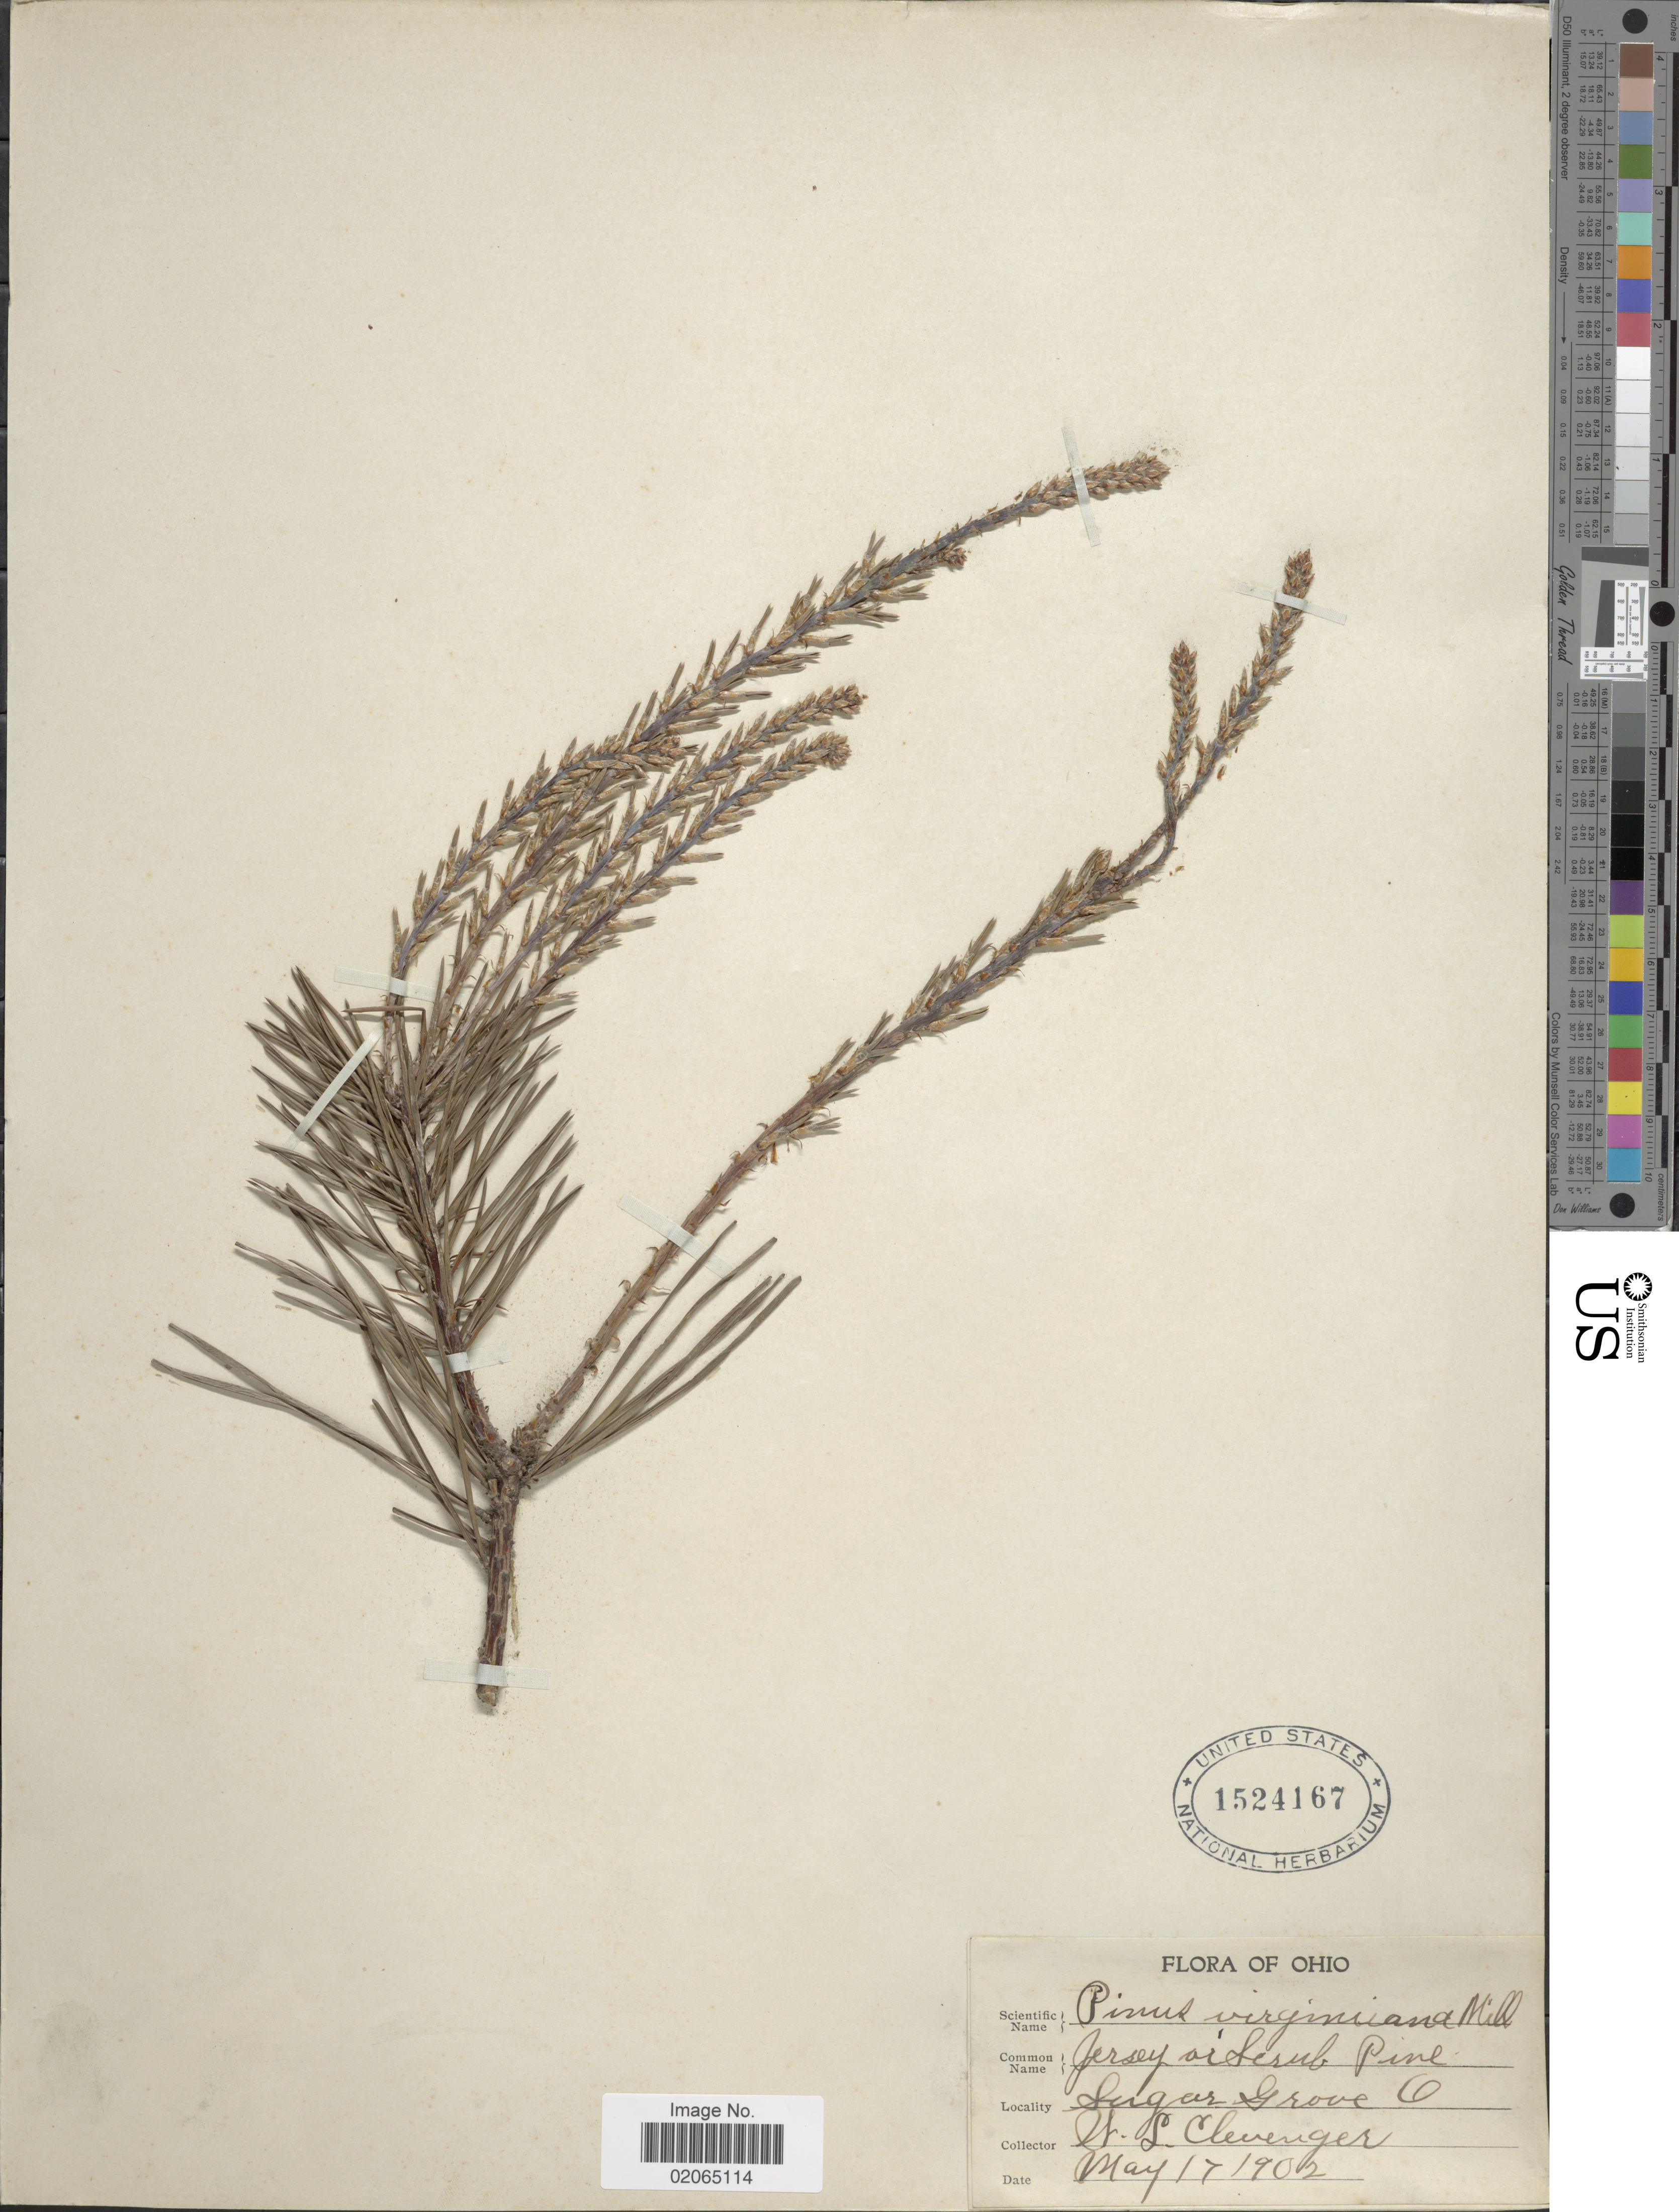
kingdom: Plantae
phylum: Tracheophyta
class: Pinopsida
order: Pinales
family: Pinaceae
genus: Pinus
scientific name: Pinus virginiana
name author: Mill.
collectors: S. Clevenger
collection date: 1902-05-17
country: United States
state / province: Ohio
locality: Sugra Grove, O.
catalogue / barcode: US 1524167